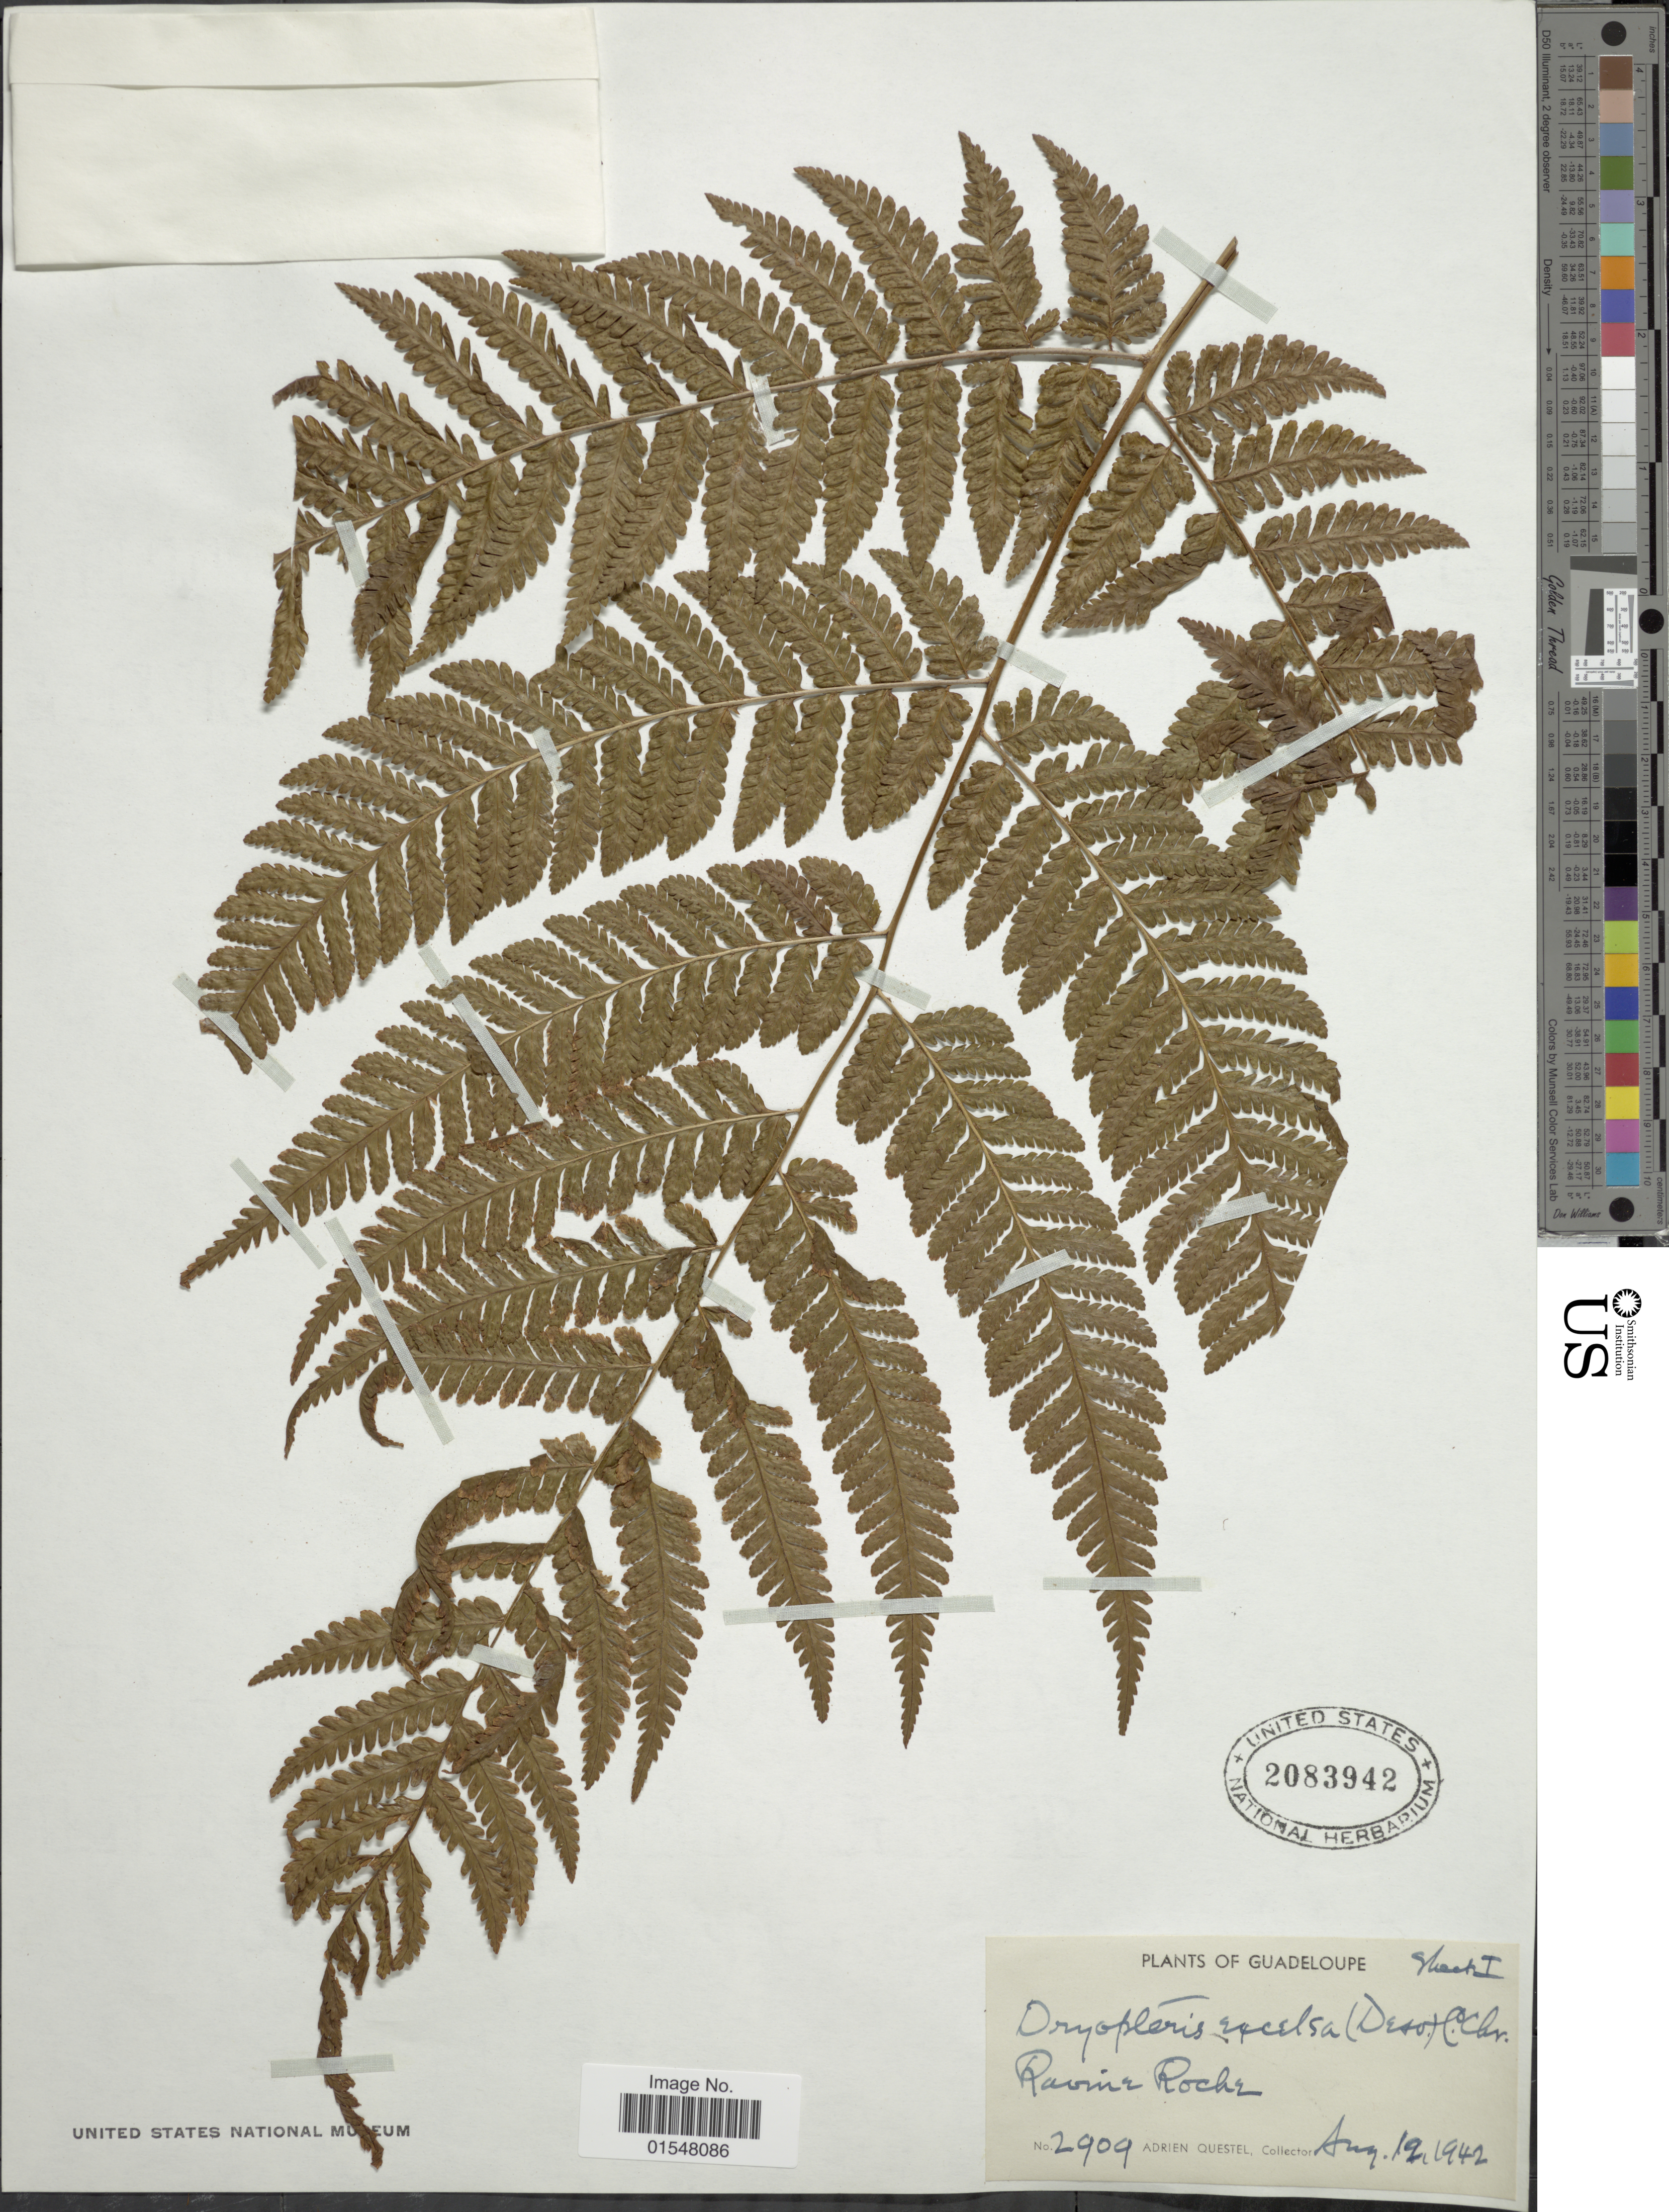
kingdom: Plantae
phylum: Tracheophyta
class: Polypodiopsida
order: Polypodiales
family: Dryopteridaceae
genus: Ctenitis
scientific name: Ctenitis excelsa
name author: (Desv.) Proctor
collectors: A. Questel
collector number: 2909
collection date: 1942-08-12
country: Guadeloupe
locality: Ravine Rocks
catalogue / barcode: US 2083942